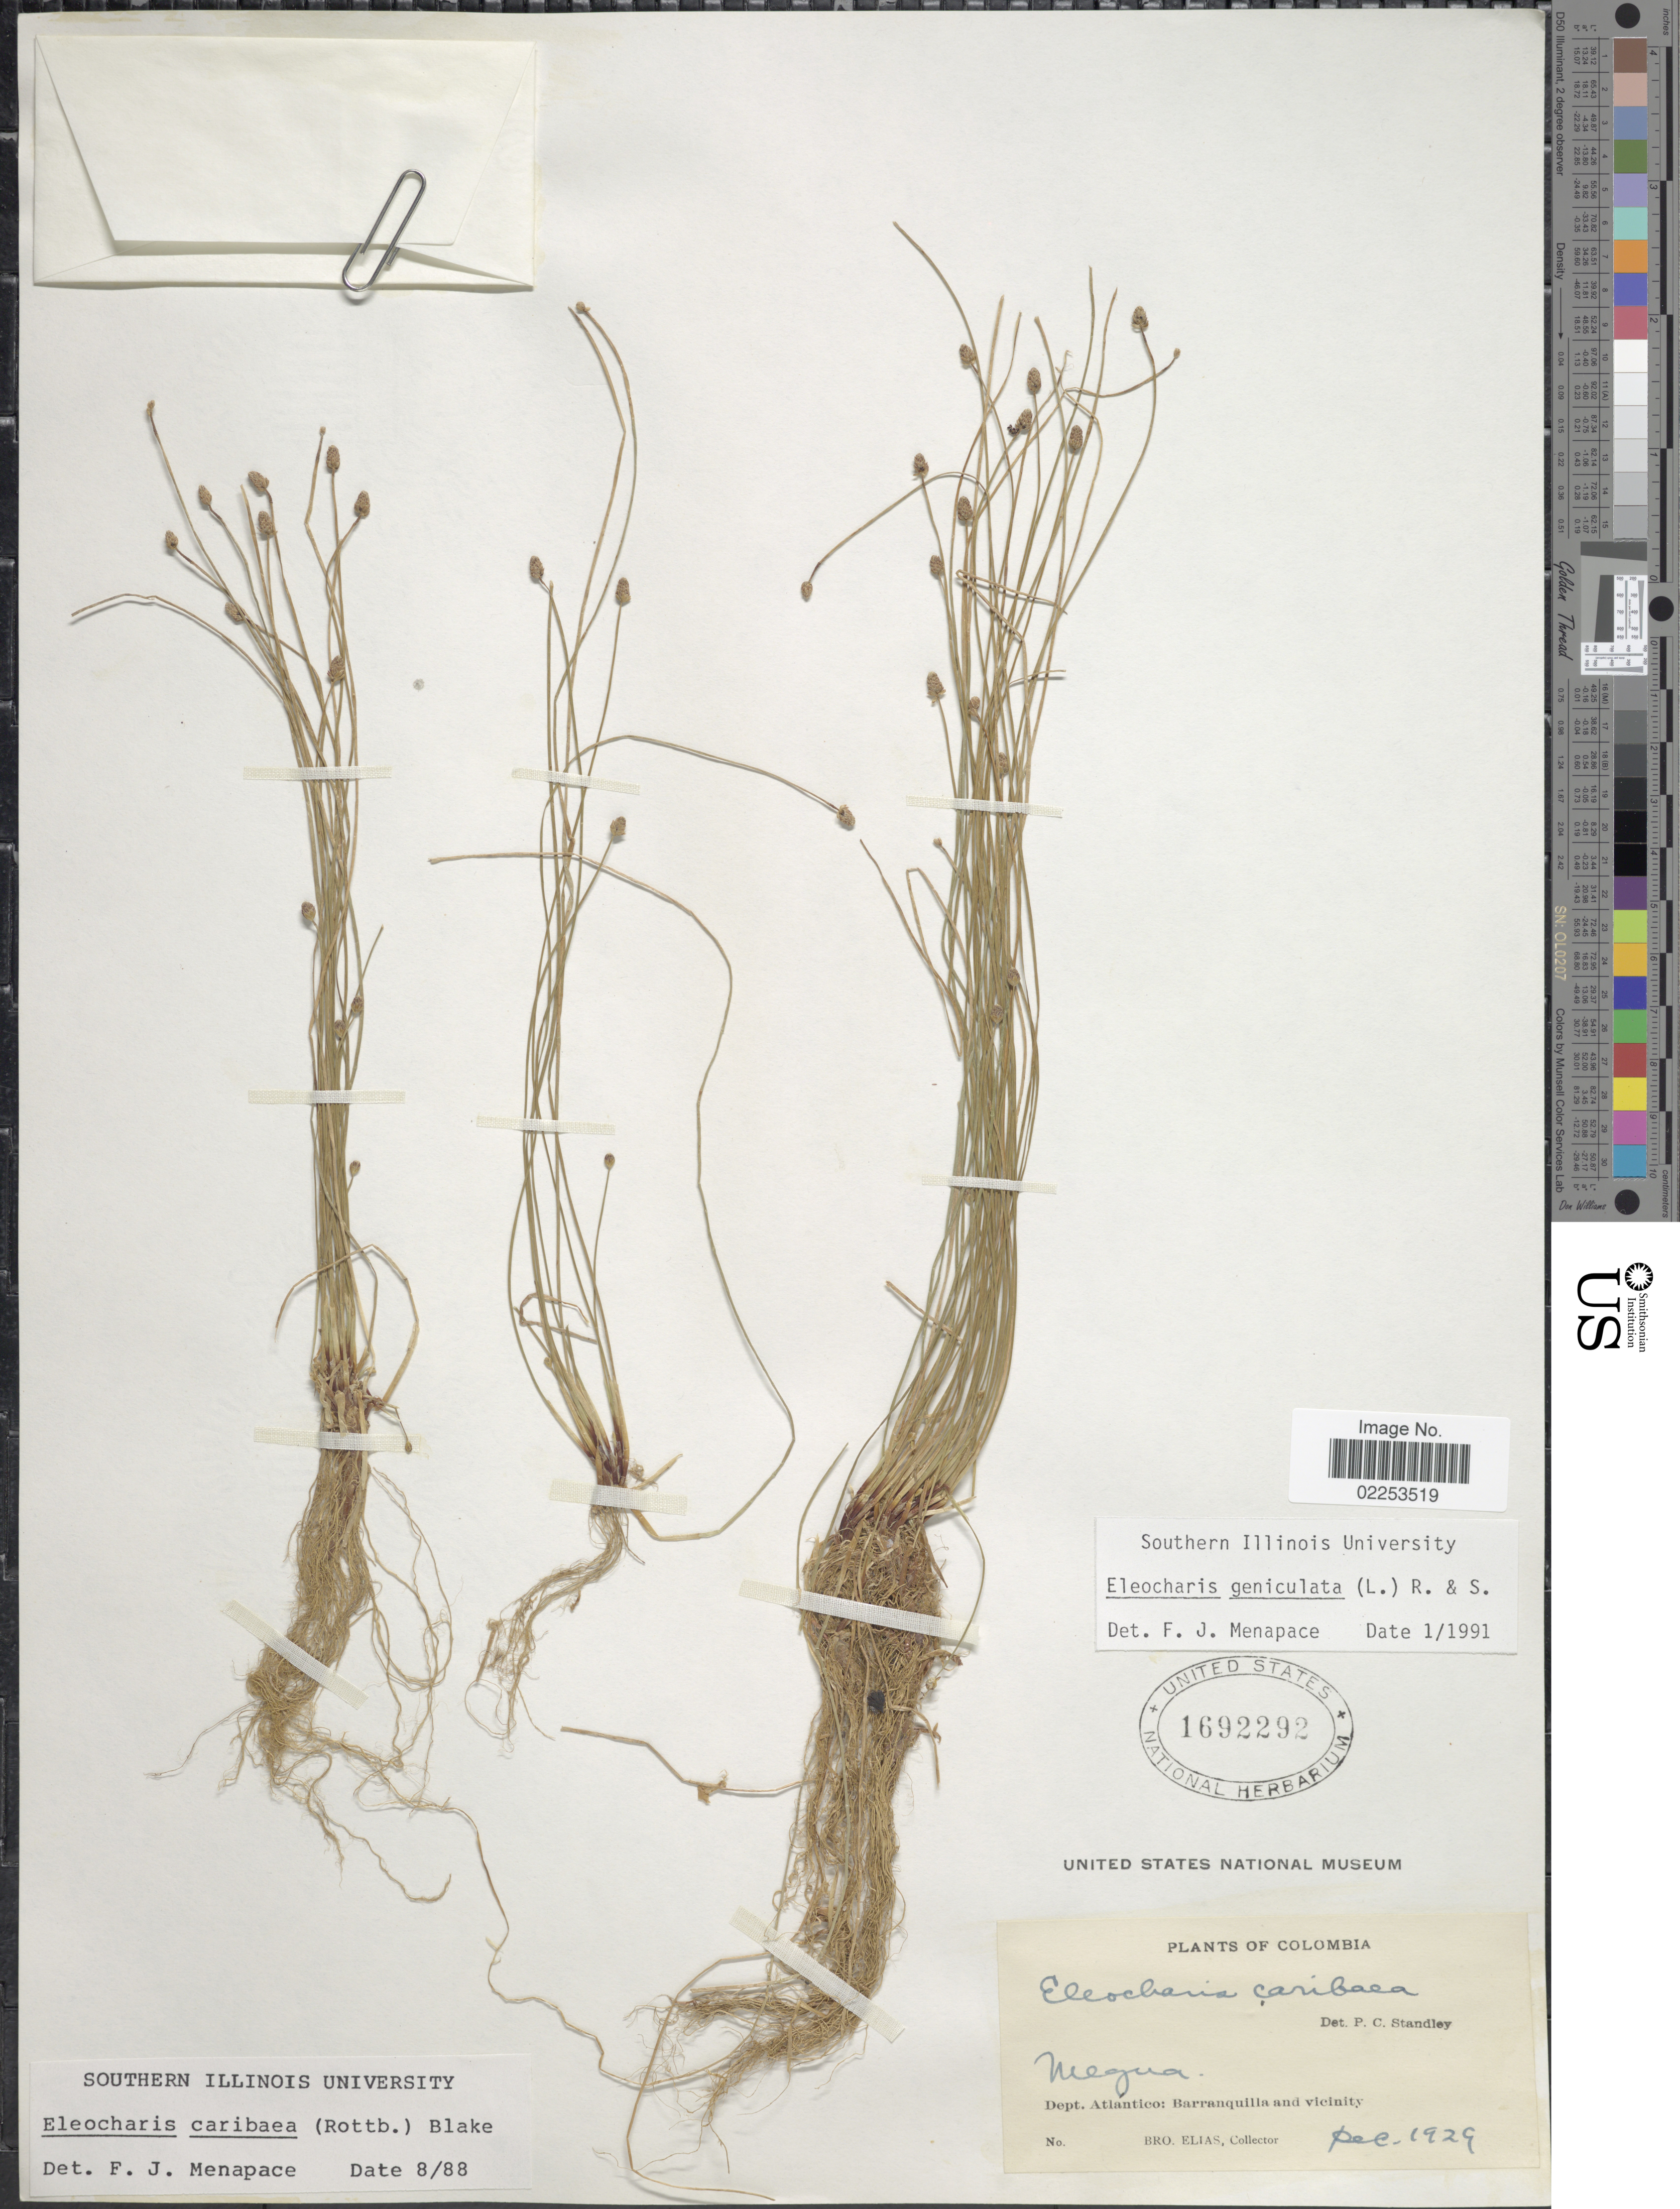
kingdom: Plantae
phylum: Tracheophyta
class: Liliopsida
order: Poales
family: Cyperaceae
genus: Eleocharis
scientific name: Eleocharis geniculata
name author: (L.) Roem. & Schult.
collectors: Bro. Elias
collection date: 1929-12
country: Colombia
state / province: Atlántico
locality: Megua, Dept. Atlantico: Barranquilla and vicinity.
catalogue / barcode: US 1692292